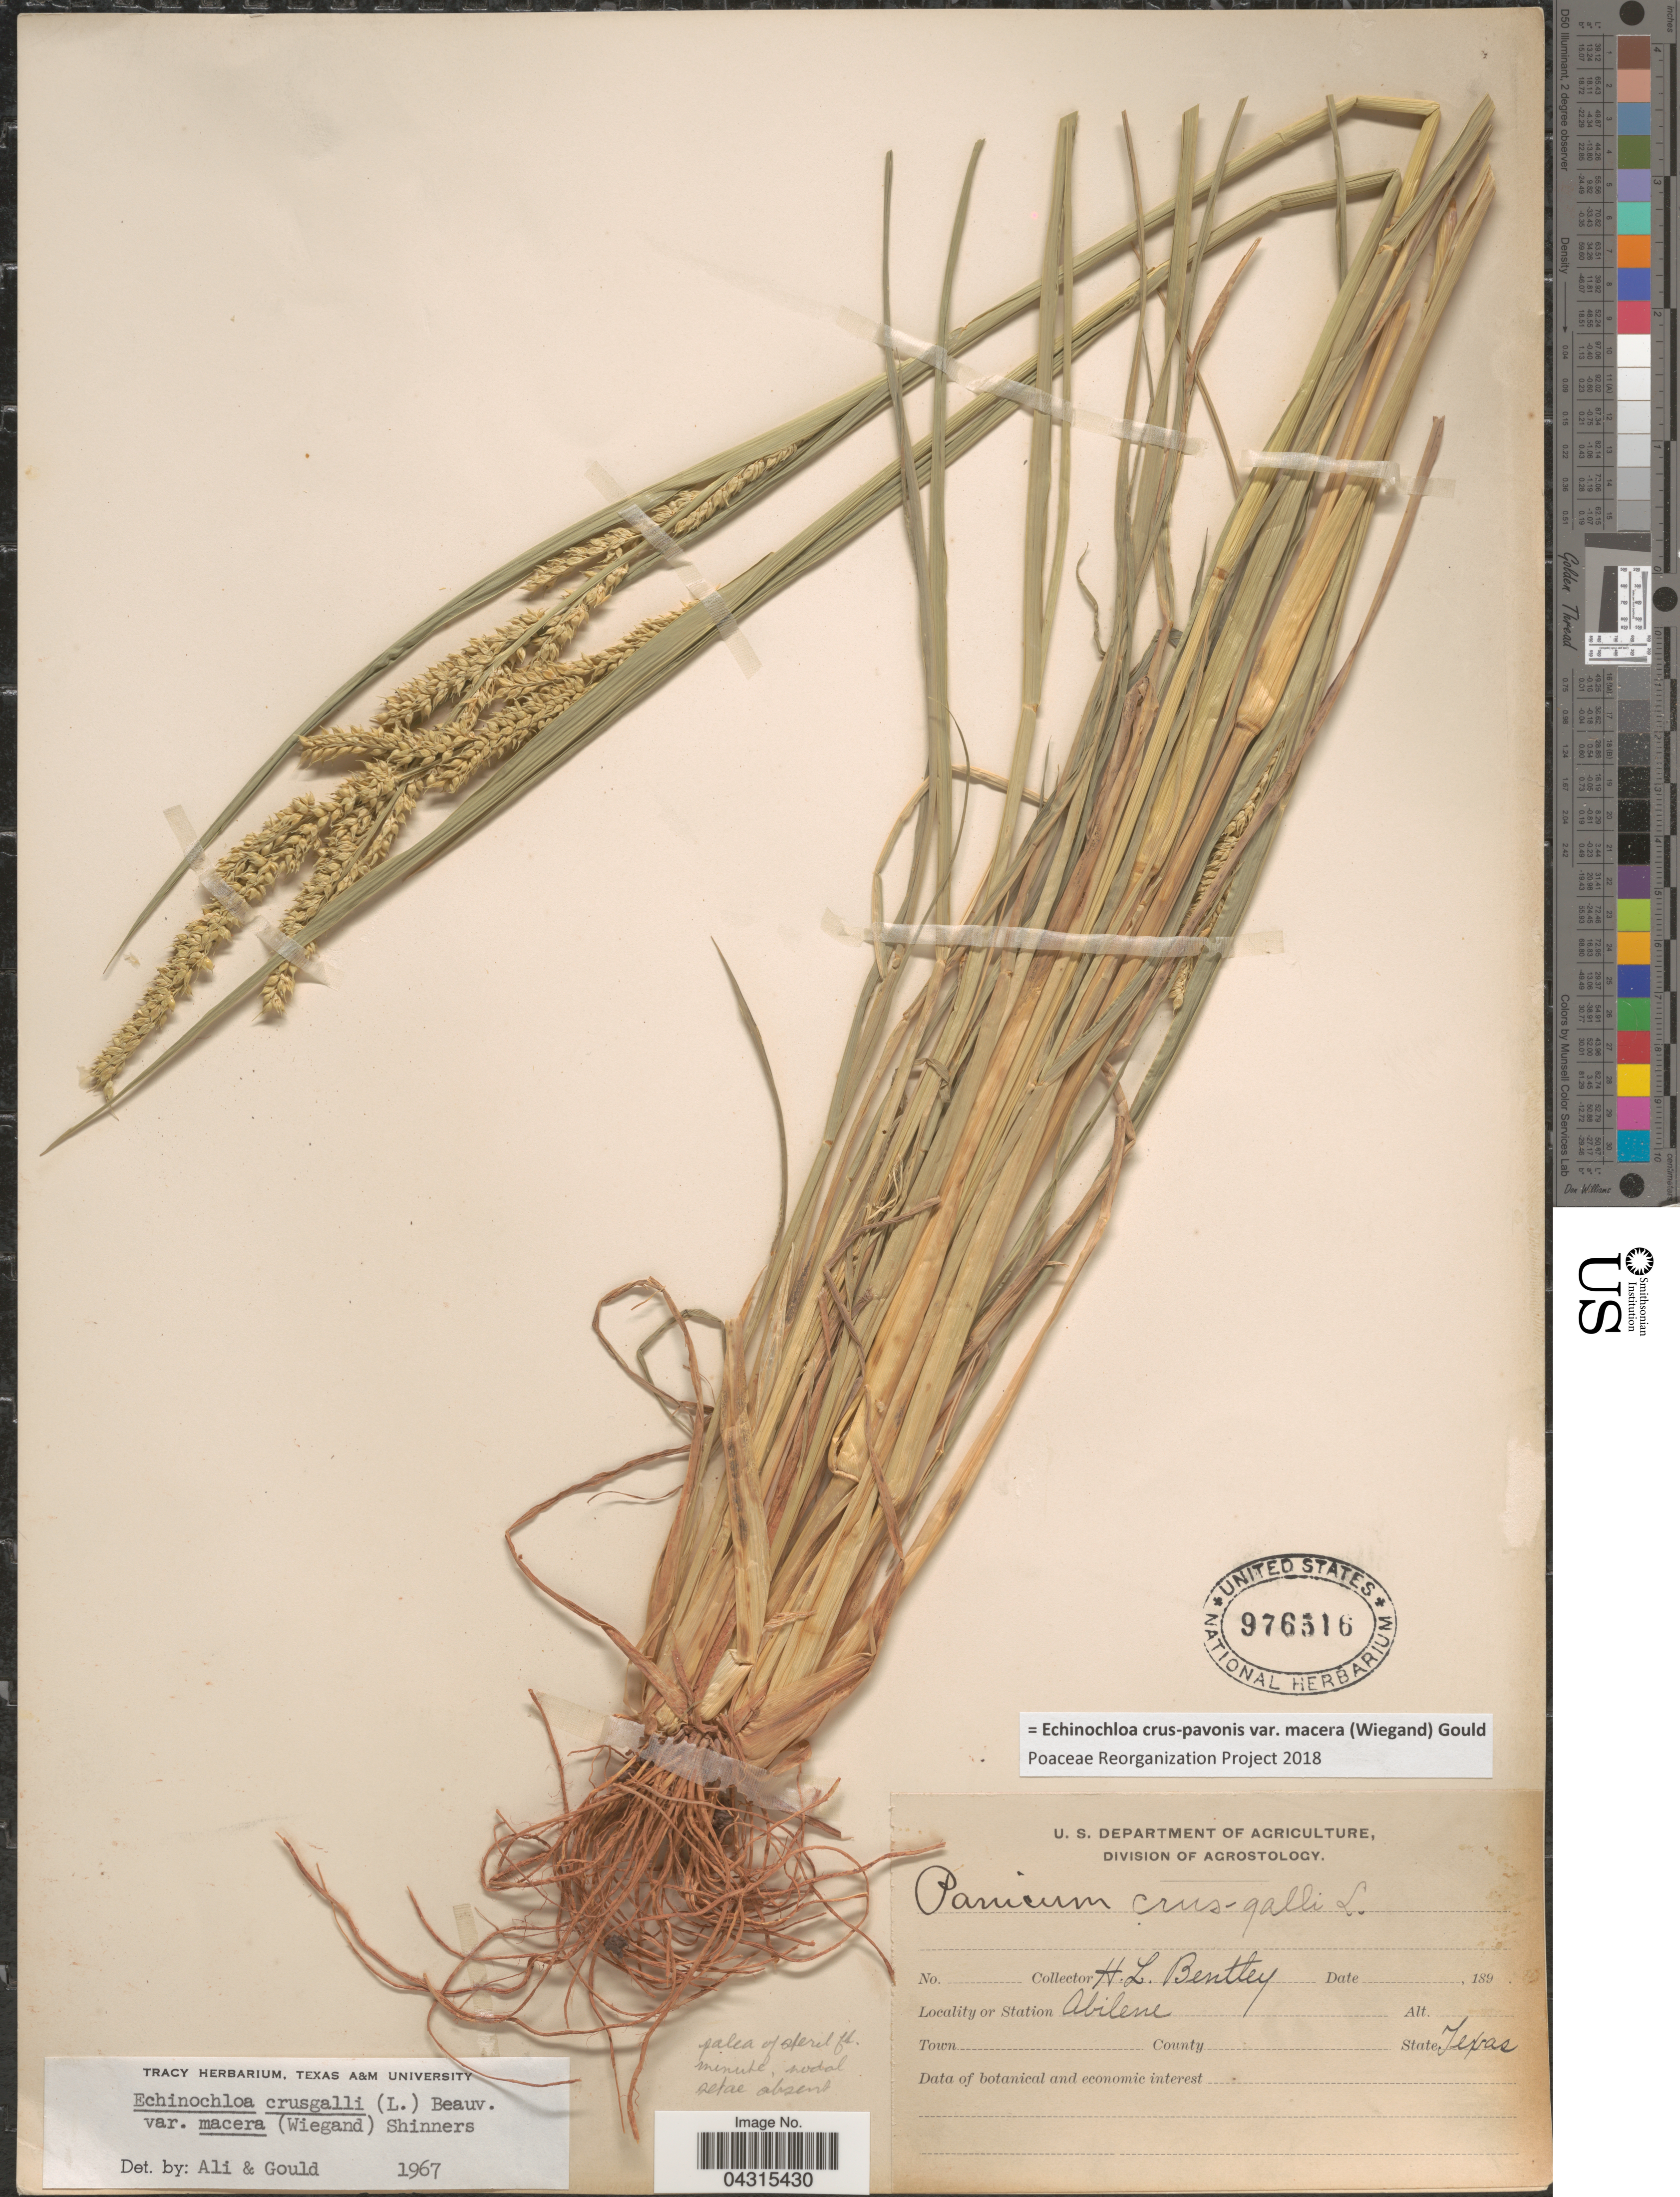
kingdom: Plantae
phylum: Tracheophyta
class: Liliopsida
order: Poales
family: Poaceae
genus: Echinochloa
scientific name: Echinochloa crus-pavonis var. macera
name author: (Wiegand) Gould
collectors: H. Bentley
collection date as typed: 189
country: United States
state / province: Texas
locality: Abilene.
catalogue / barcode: US 976516